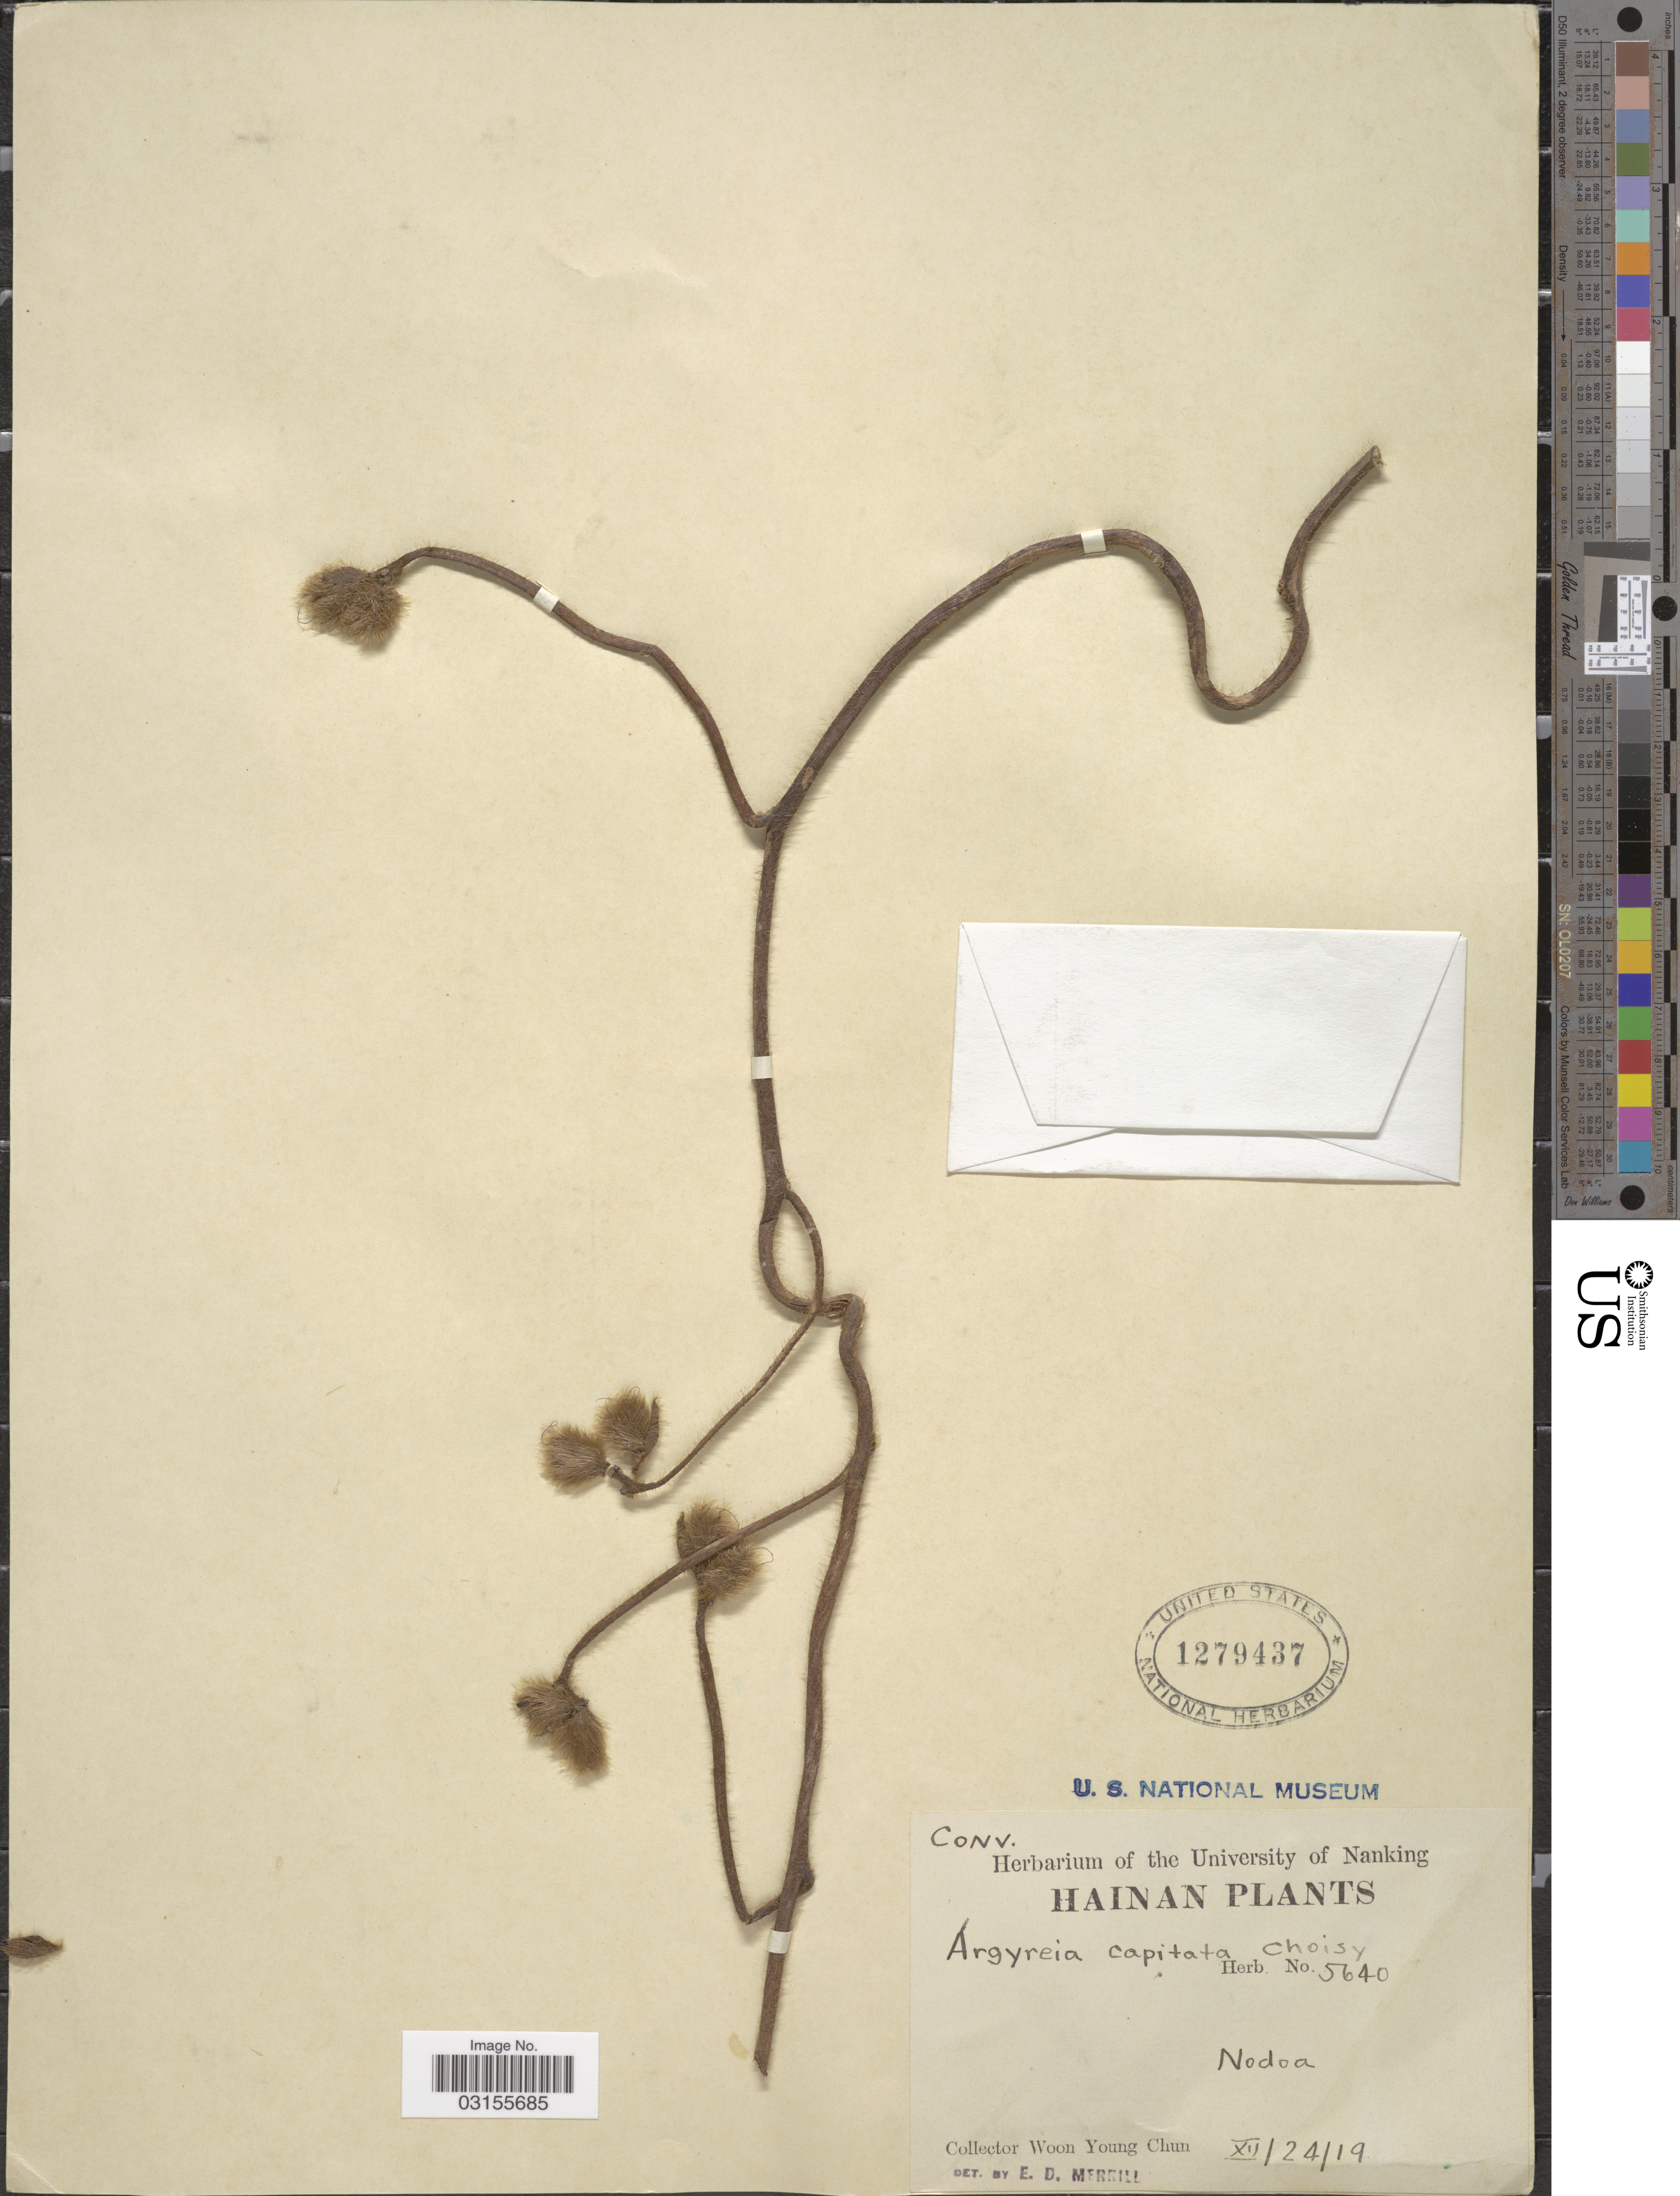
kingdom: Plantae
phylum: Tracheophyta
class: Magnoliopsida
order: Solanales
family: Convolvulaceae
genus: Argyreia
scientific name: Argyreia capitata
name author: (Vahl) Choisy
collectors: W. Y. Chun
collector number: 5640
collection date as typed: Transcribed d/m/y: 24/12/19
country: China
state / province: Hainan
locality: Nodoa.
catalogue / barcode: US 1279437